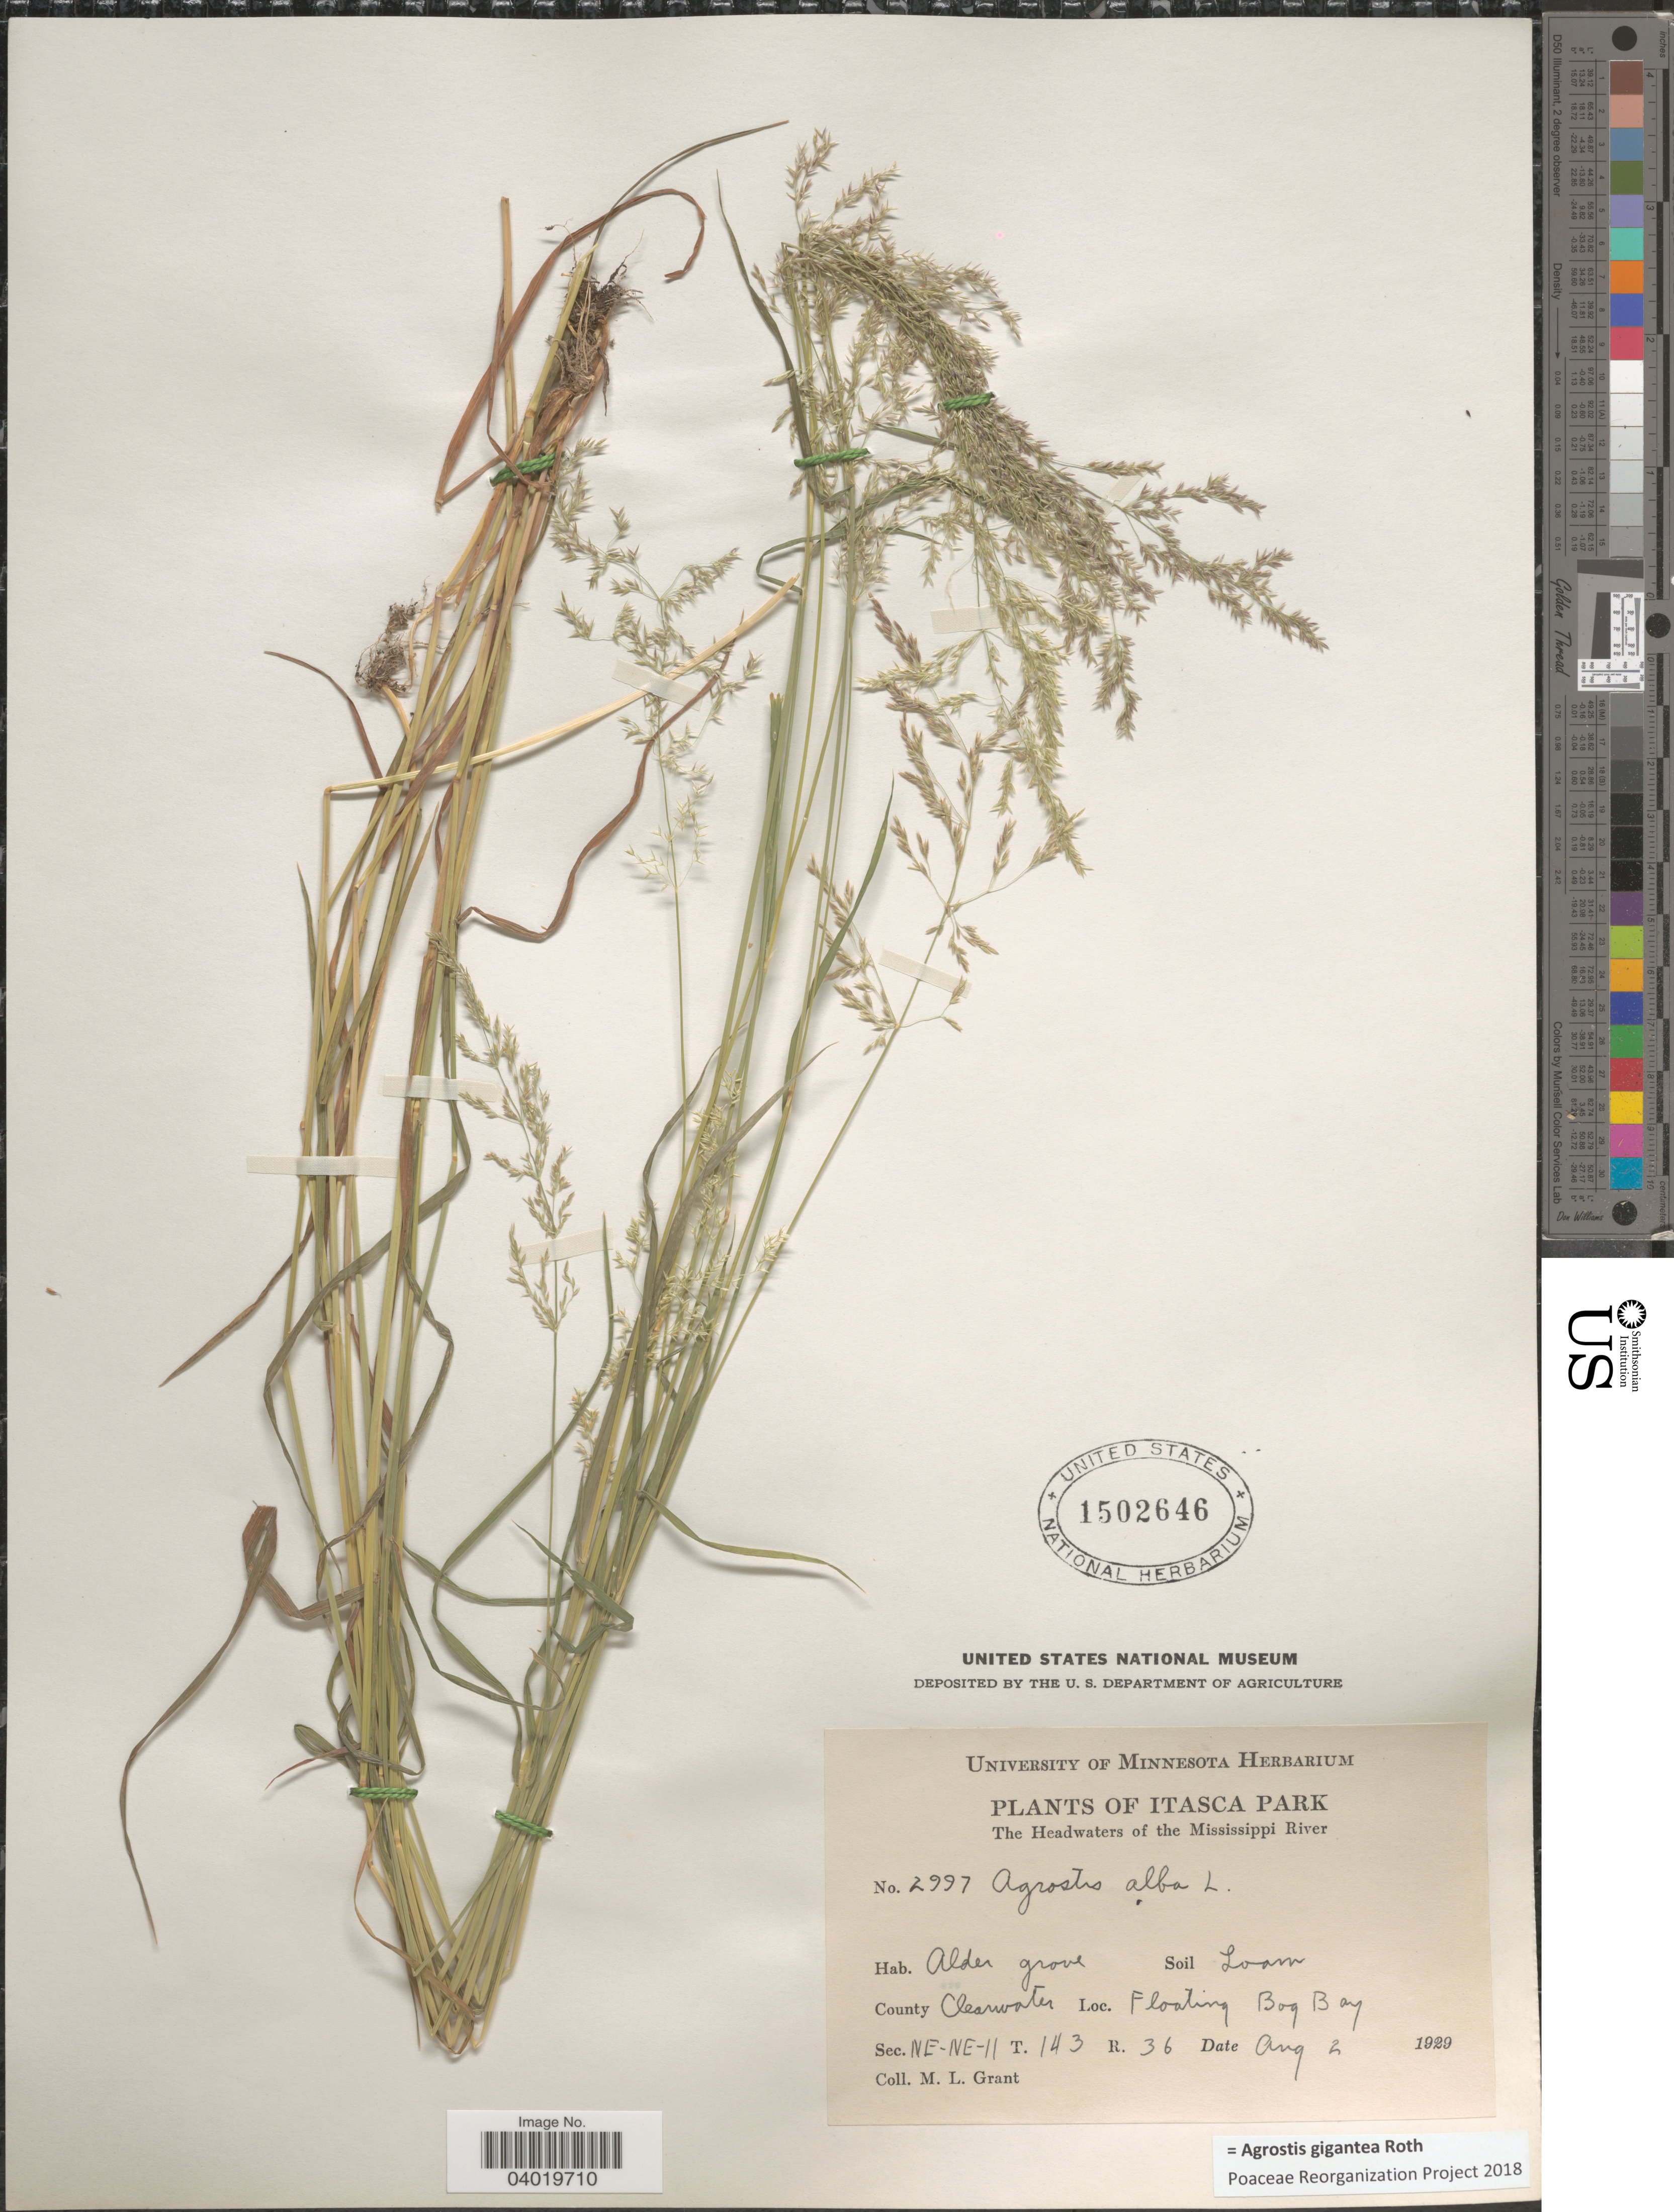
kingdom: Plantae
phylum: Tracheophyta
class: Liliopsida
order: Poales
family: Poaceae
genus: Agrostis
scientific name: Agrostis gigantea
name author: Roth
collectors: M. L. Grant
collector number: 2997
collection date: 1929-08-02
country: United States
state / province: Minnesota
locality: Itasca Park. The Headwaters of the Mississippi River. Alder grove. County Clearwater. Floating Bog Bay. Sec. NE-NE-11 T. 143 R. 36.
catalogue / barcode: US 1502646